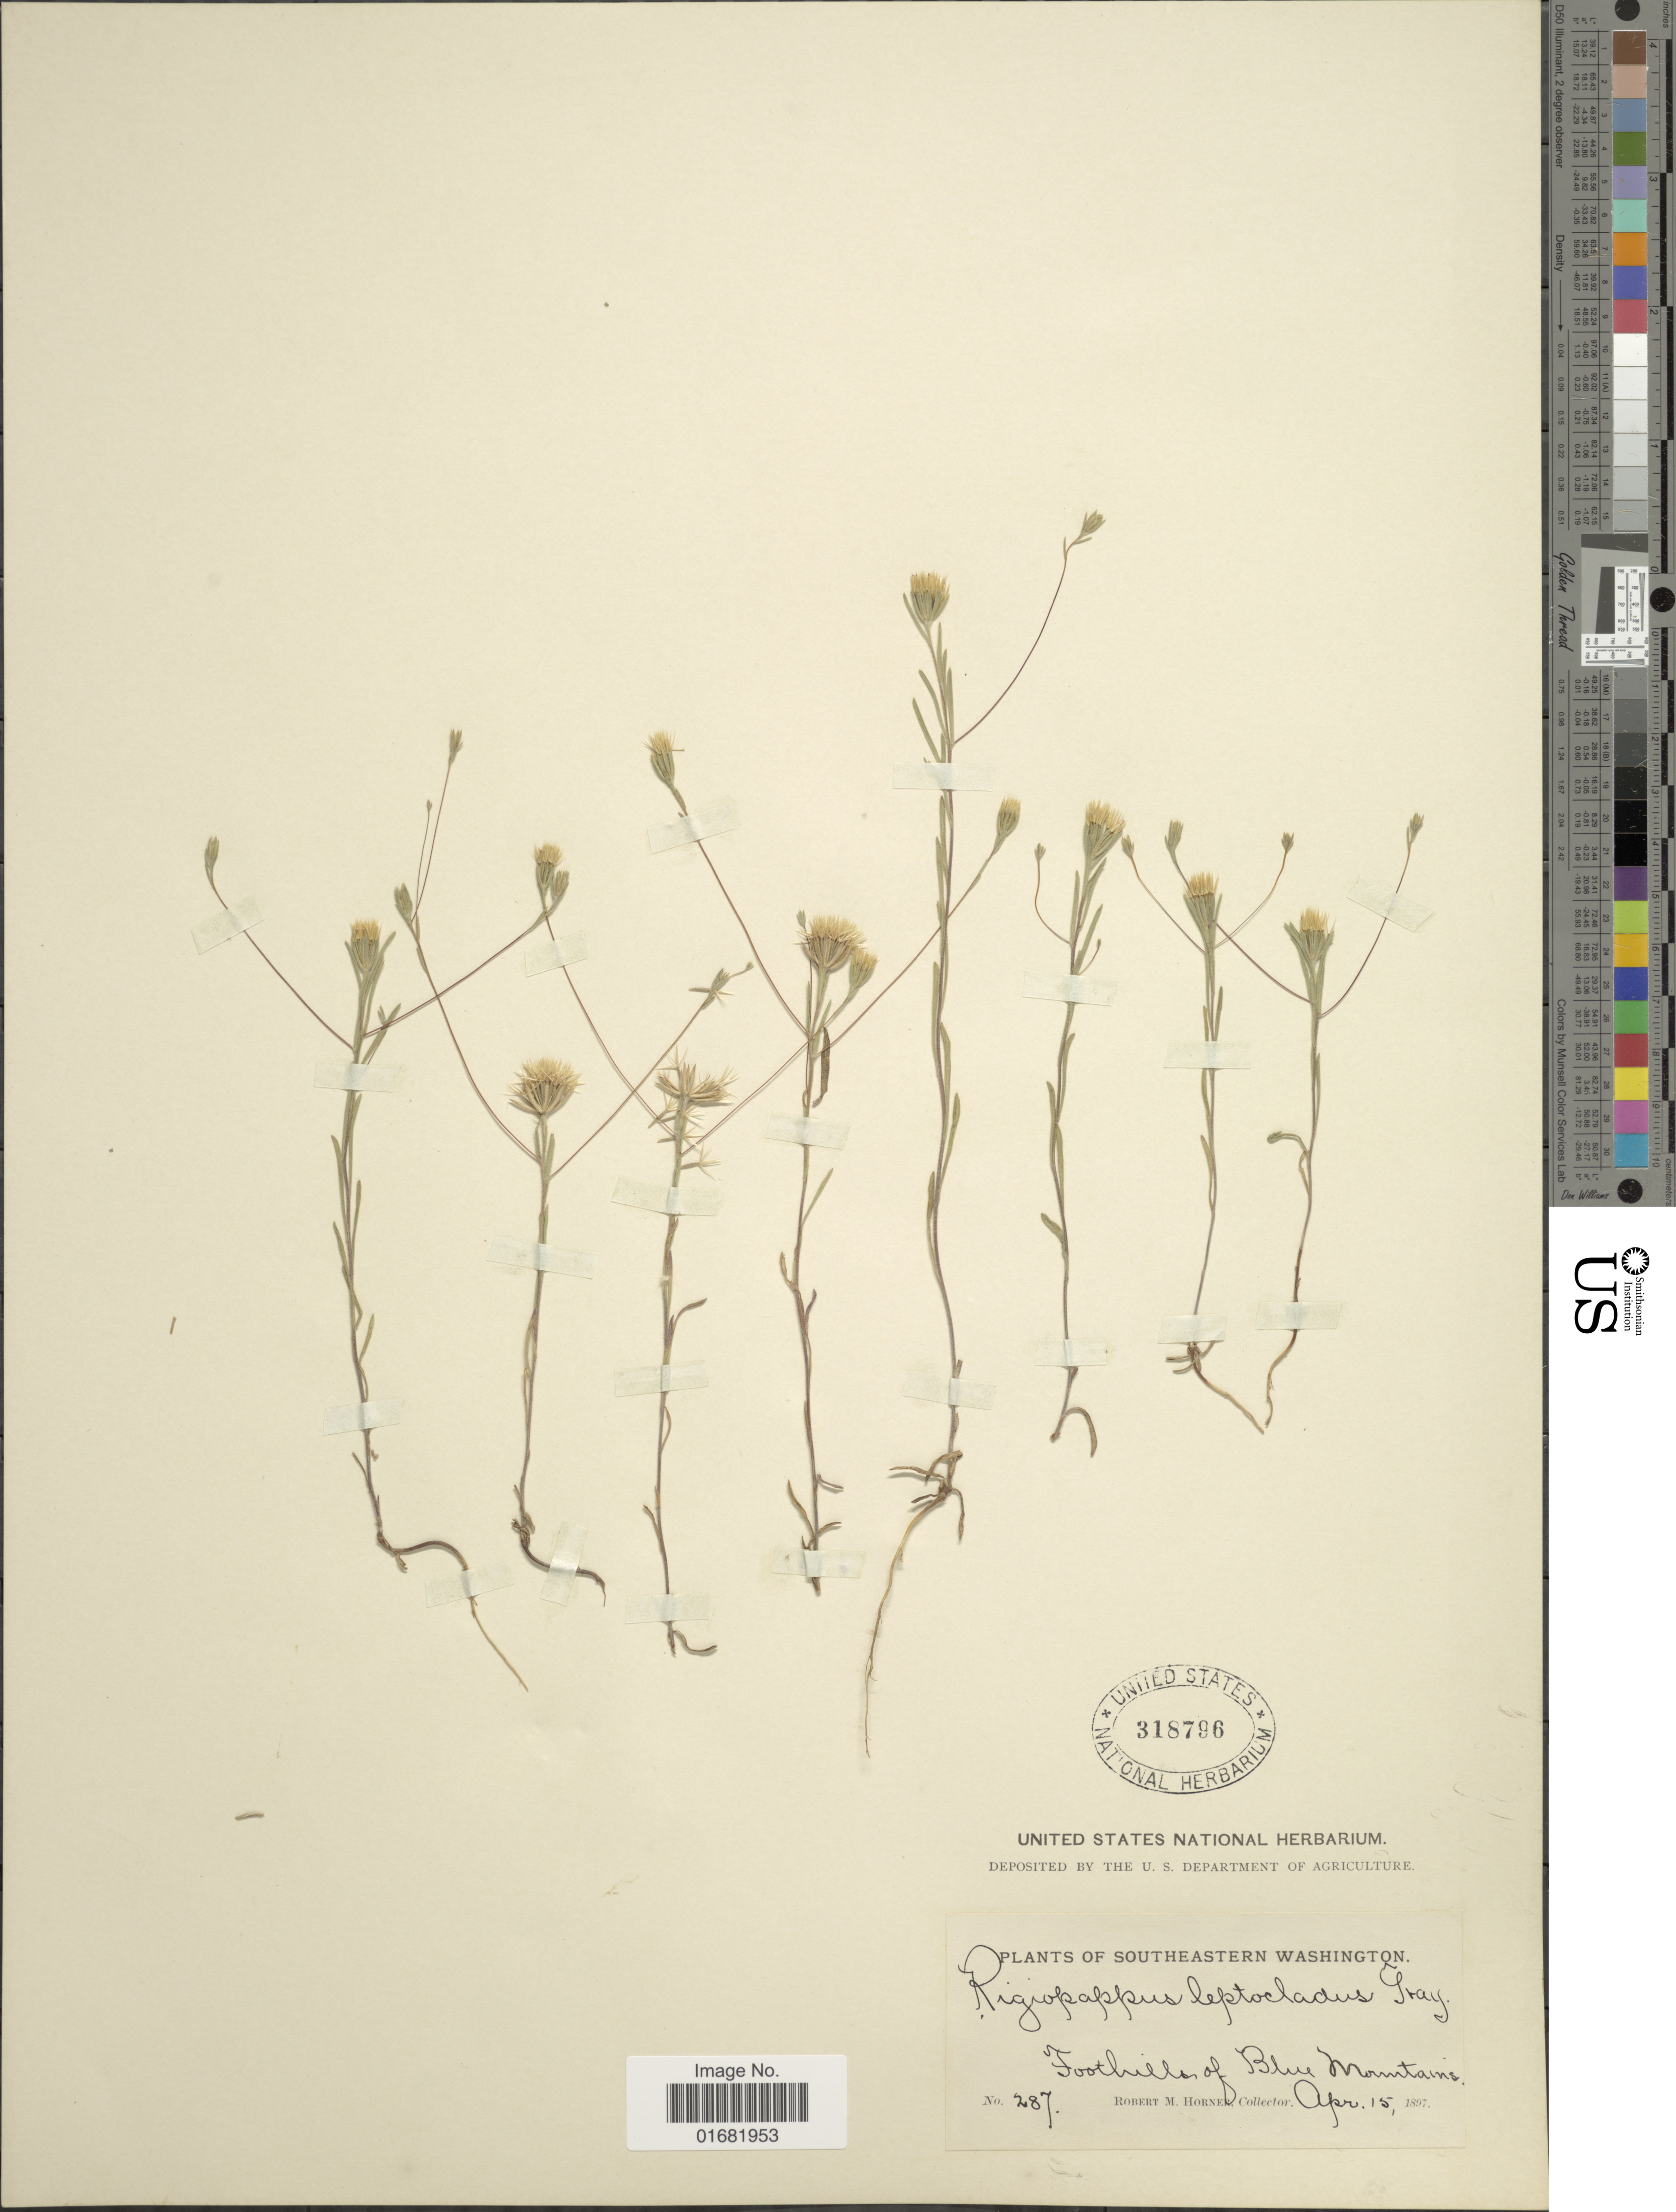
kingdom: Plantae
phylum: Tracheophyta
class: Magnoliopsida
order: Asterales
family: Asteraceae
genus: Rigiopappus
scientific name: Rigiopappus leptocladus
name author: A. Gray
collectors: R. Horner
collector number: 287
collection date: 1897-04-15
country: United States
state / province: Washington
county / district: Clallam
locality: Southeastern Washington. Foothills of Blue Mountains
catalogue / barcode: US 318796